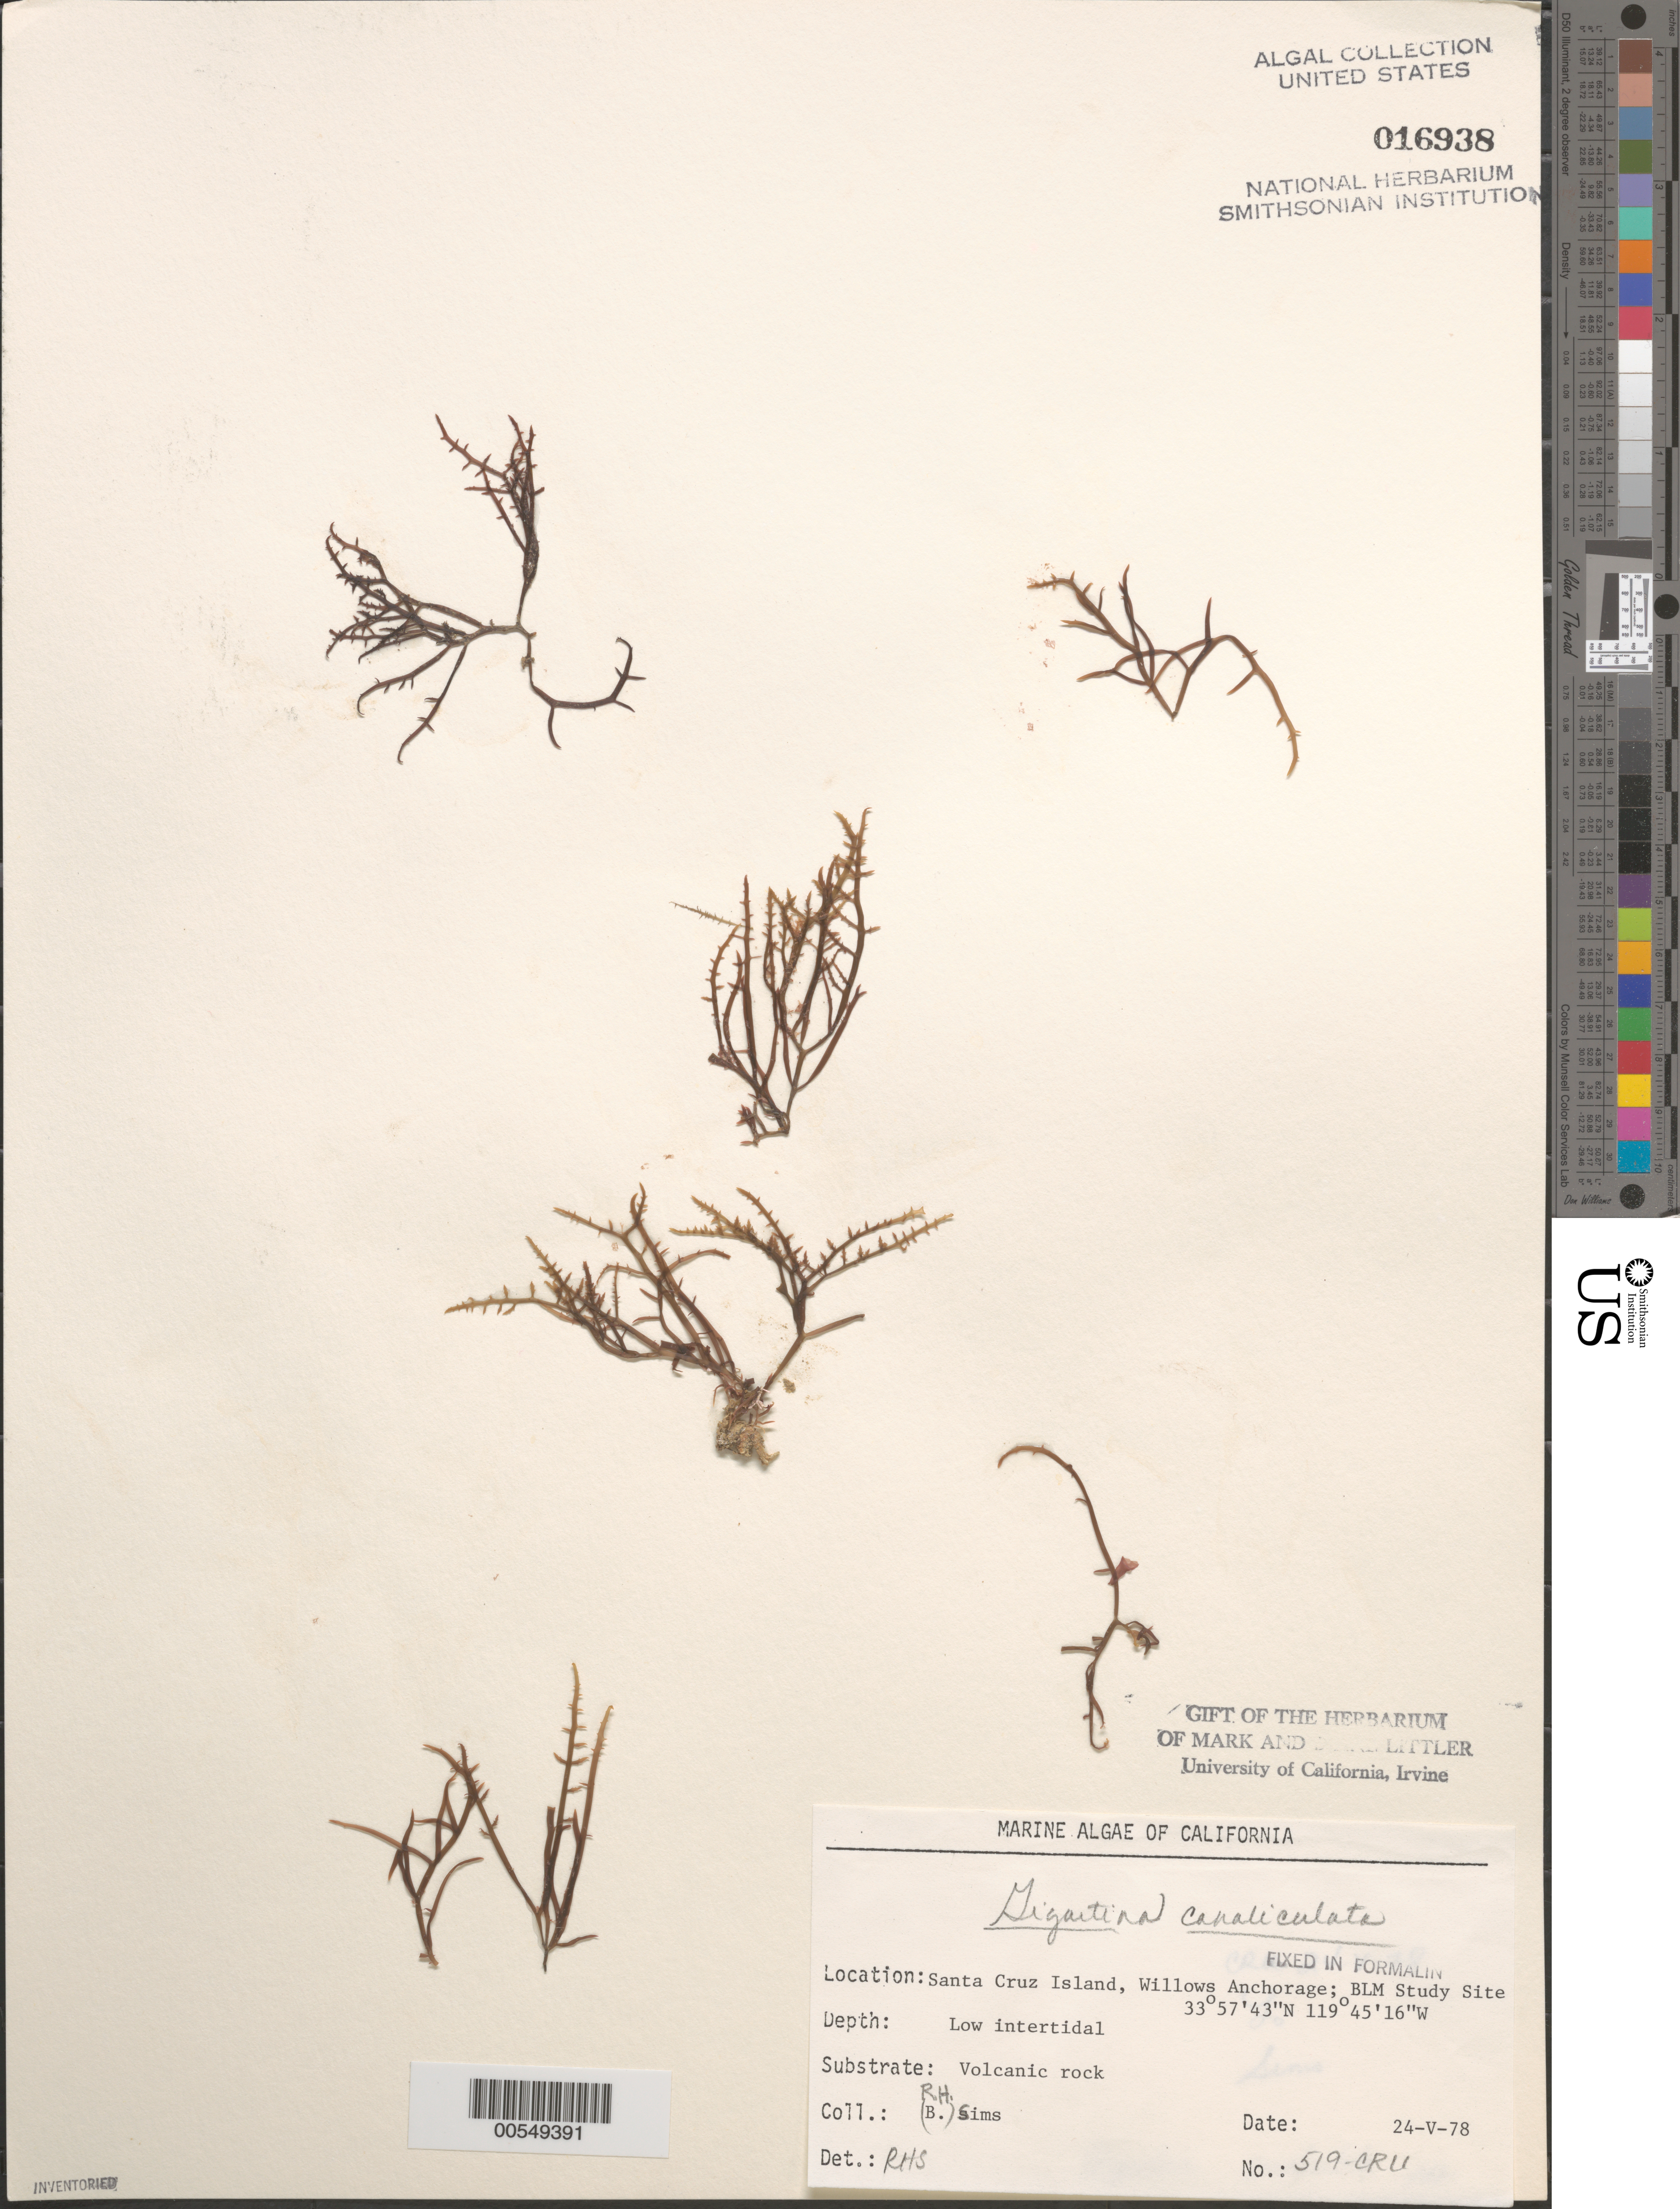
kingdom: Plantae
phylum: Rhodophyta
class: Florideophyceae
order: Gigartinales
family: Gigartinaceae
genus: Chondracanthus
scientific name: Chondracanthus canaliculatus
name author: (Harv.) Guiry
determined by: Algae name updating Project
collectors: R. H. Sims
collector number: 519-cru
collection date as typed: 24 May 1978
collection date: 1978-05-24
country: United States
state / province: California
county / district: Santa Barbara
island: Santa Cruz Island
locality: Willows Anchorage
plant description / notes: BLM-SOCALBIGHT Rocky Intertidal Survey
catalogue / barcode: US 16938